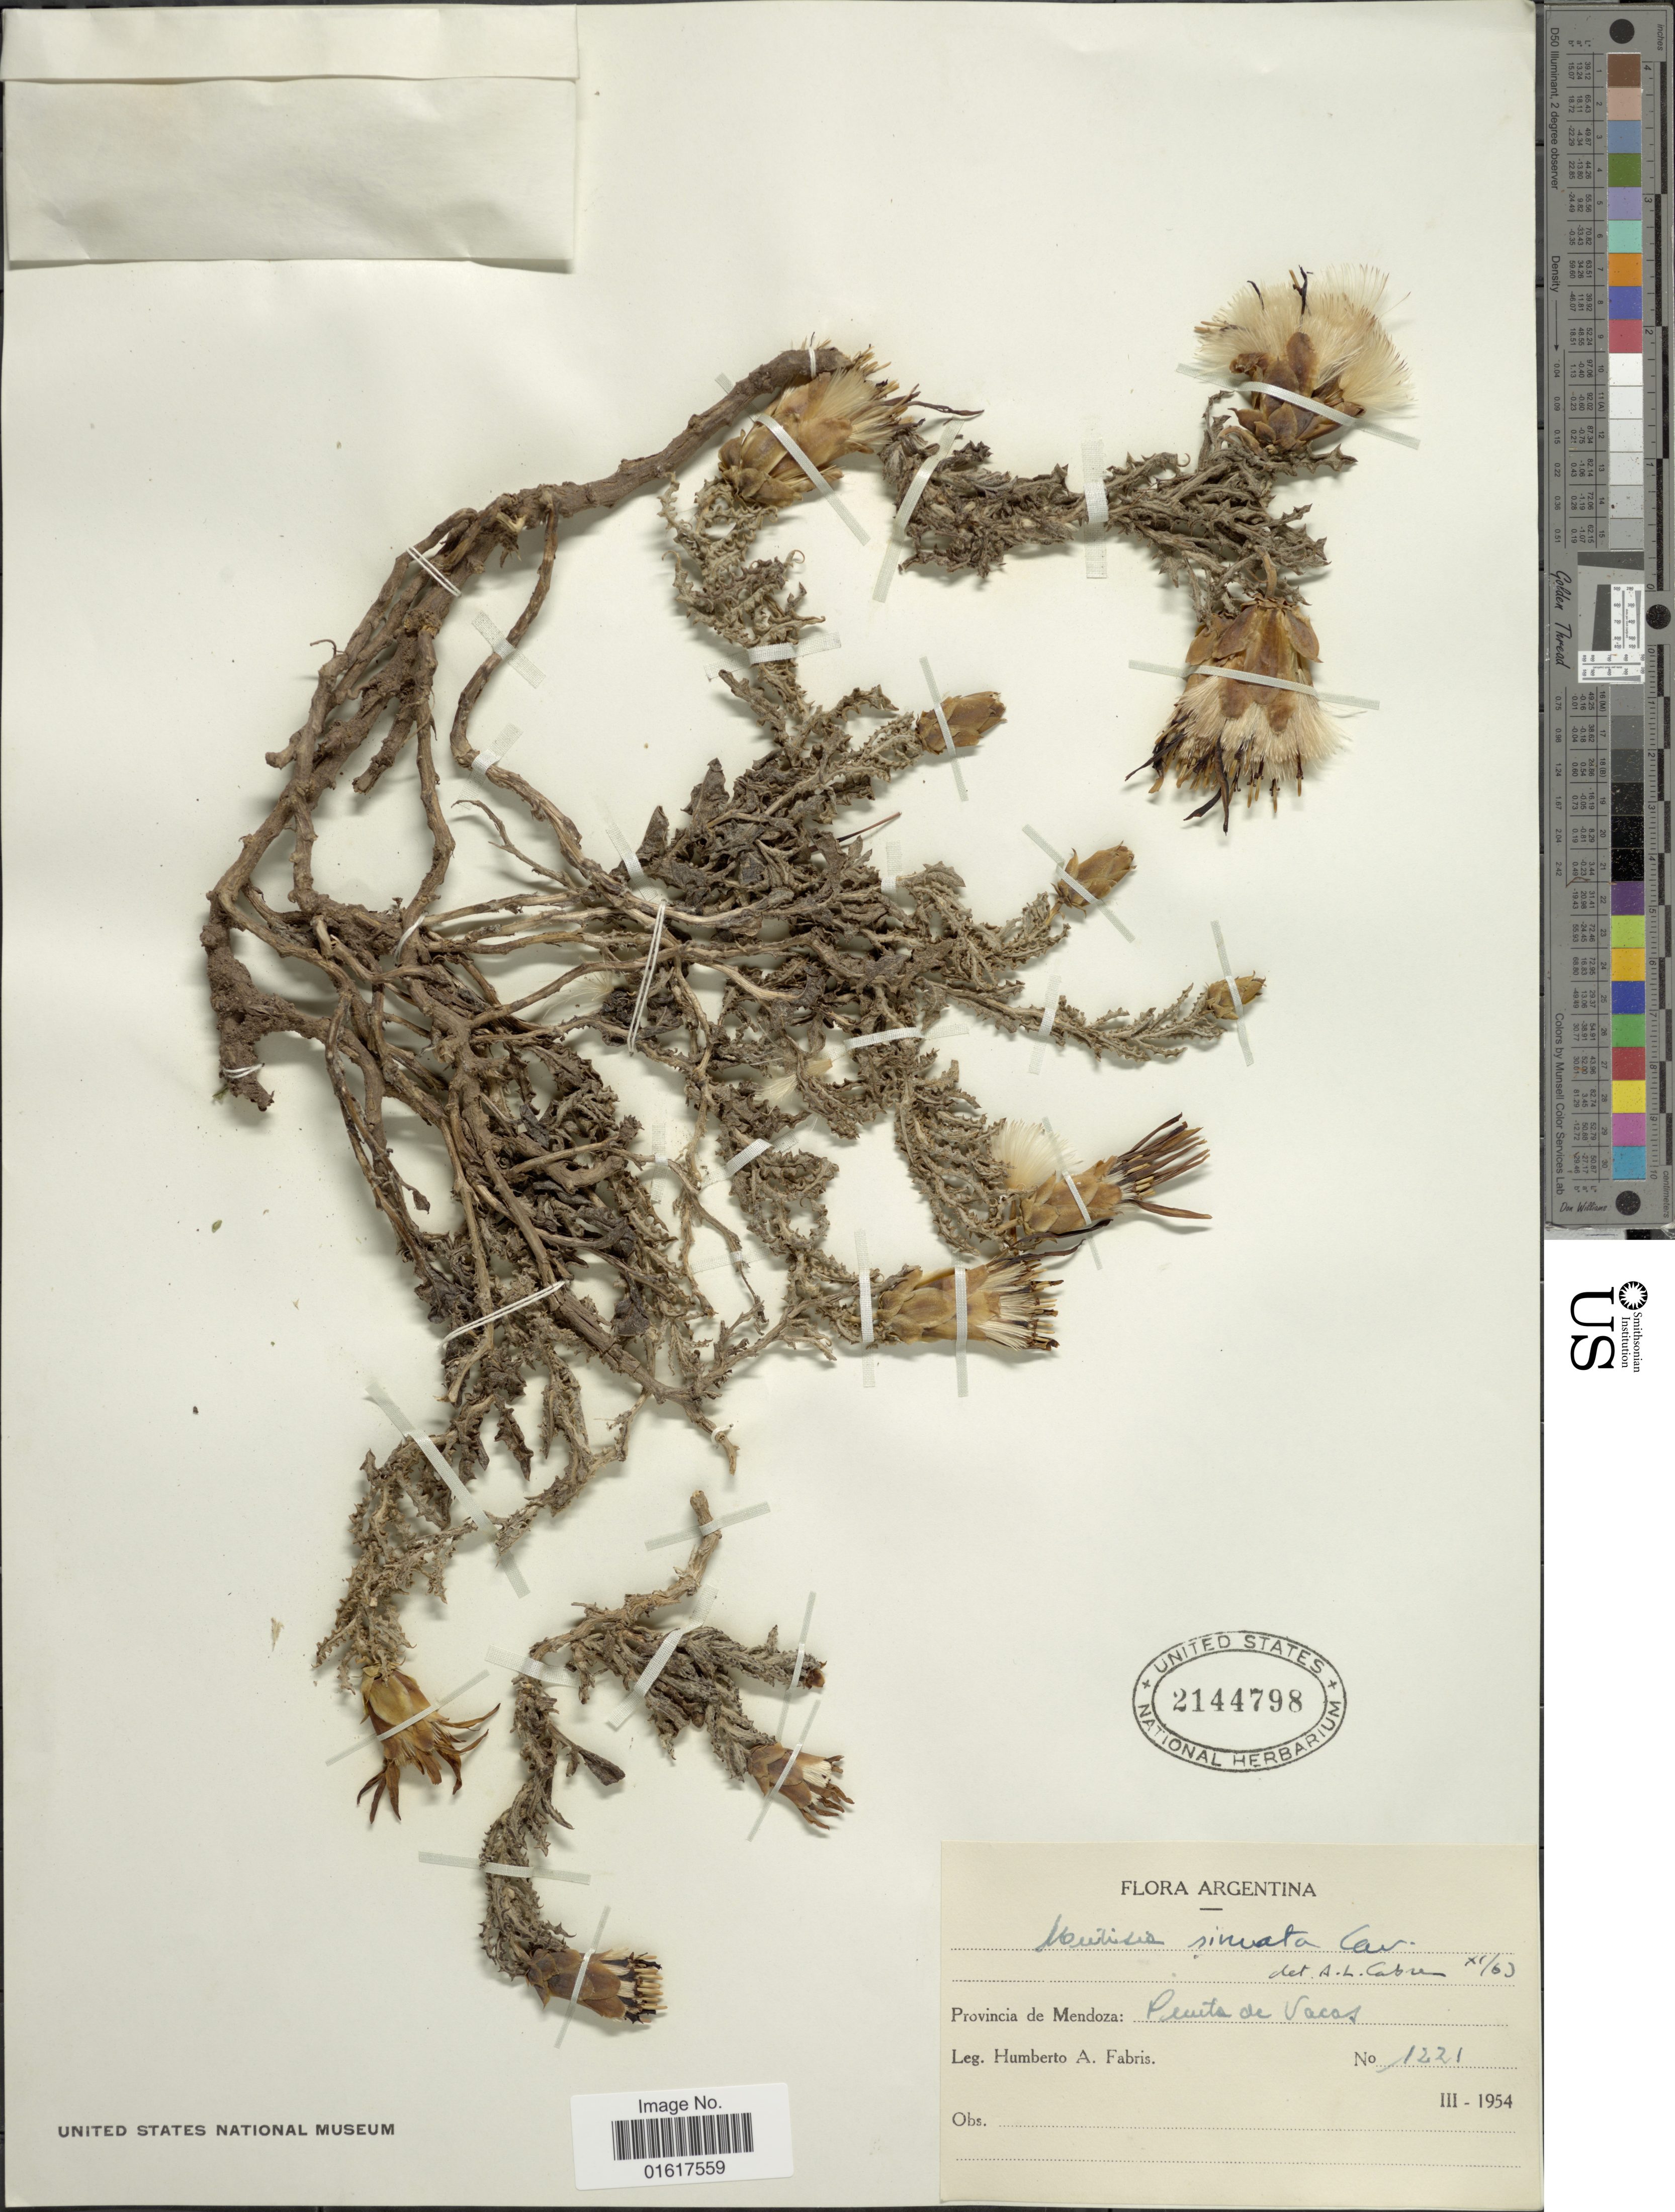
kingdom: Plantae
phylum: Tracheophyta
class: Magnoliopsida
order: Asterales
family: Asteraceae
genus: Mutisia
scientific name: Mutisia sinuata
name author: Cav.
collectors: H. A. Fabris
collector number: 1221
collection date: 1954-03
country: Argentina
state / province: Mendoza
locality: Puerta de Vacos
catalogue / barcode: US 2144798